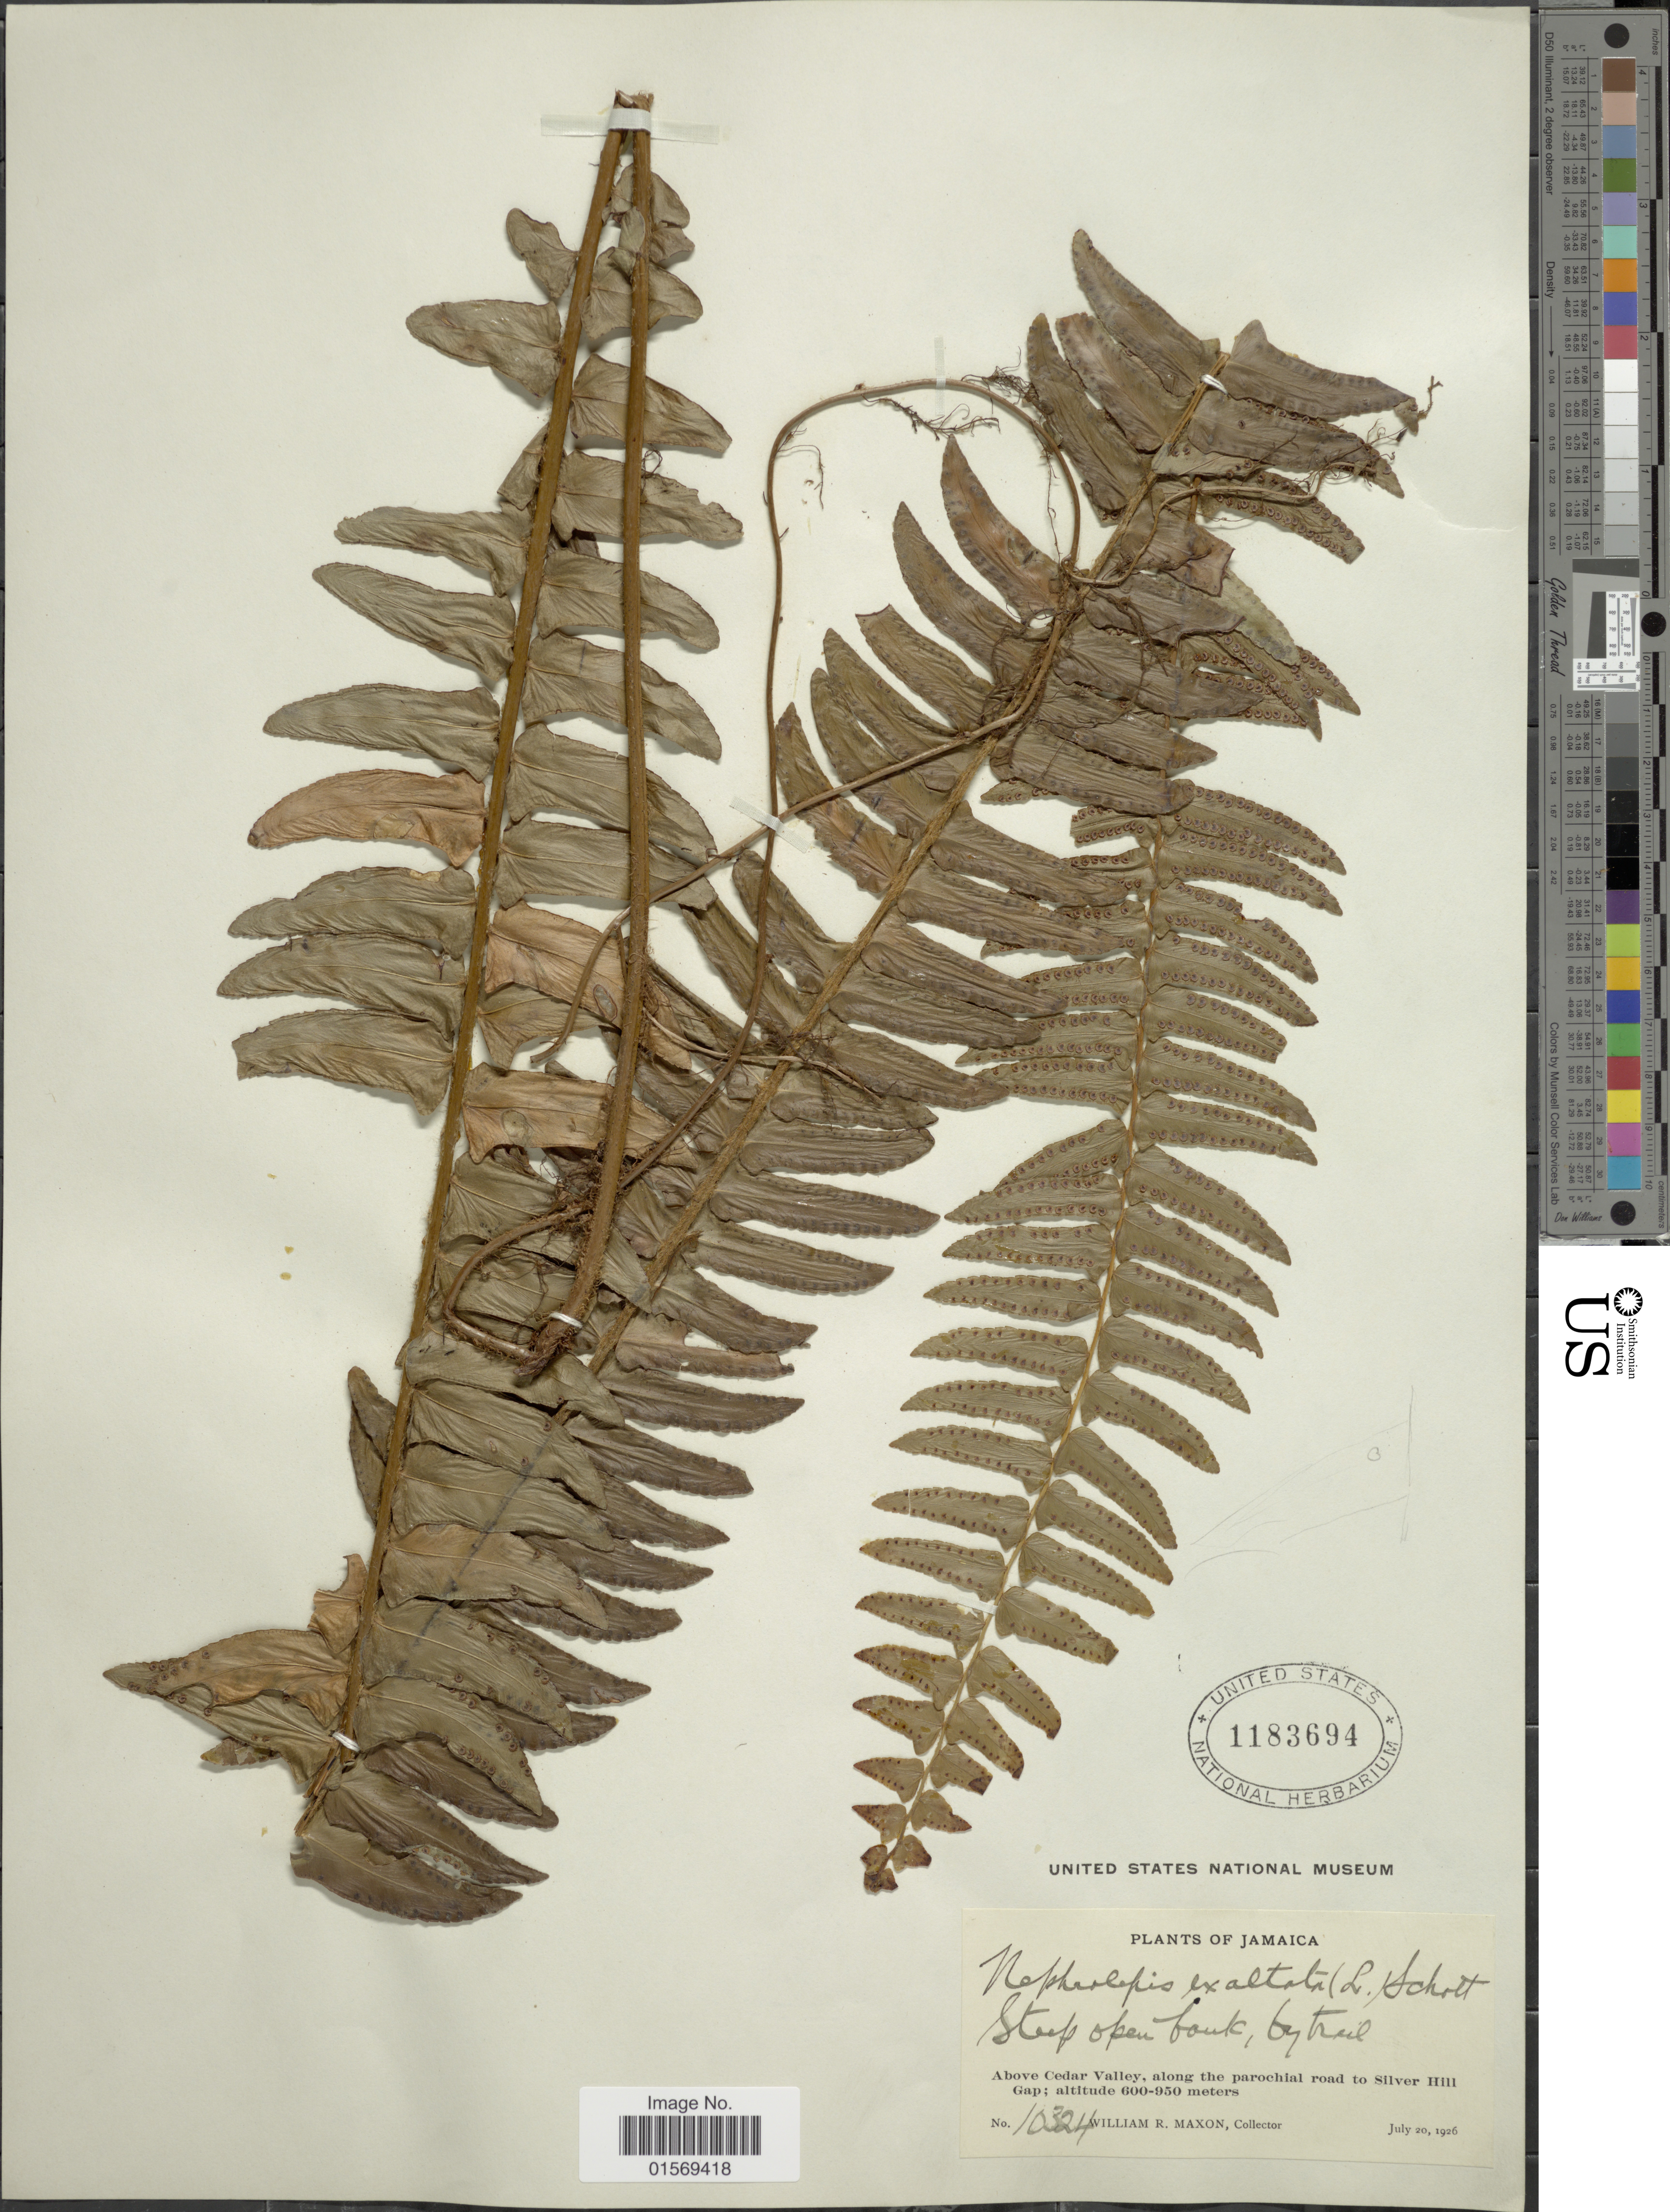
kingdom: Plantae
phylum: Tracheophyta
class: Polypodiopsida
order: Polypodiales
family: Nephrolepidaceae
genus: Nephrolepis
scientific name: Nephrolepis exaltata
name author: (L.) Schott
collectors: W. R. Maxon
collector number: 10324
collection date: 1926-07-20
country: Jamaica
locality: Jamaica, Above Cedar Valley, along the parochial road to Silver Hill Gap.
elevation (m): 600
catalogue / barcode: US 1183694